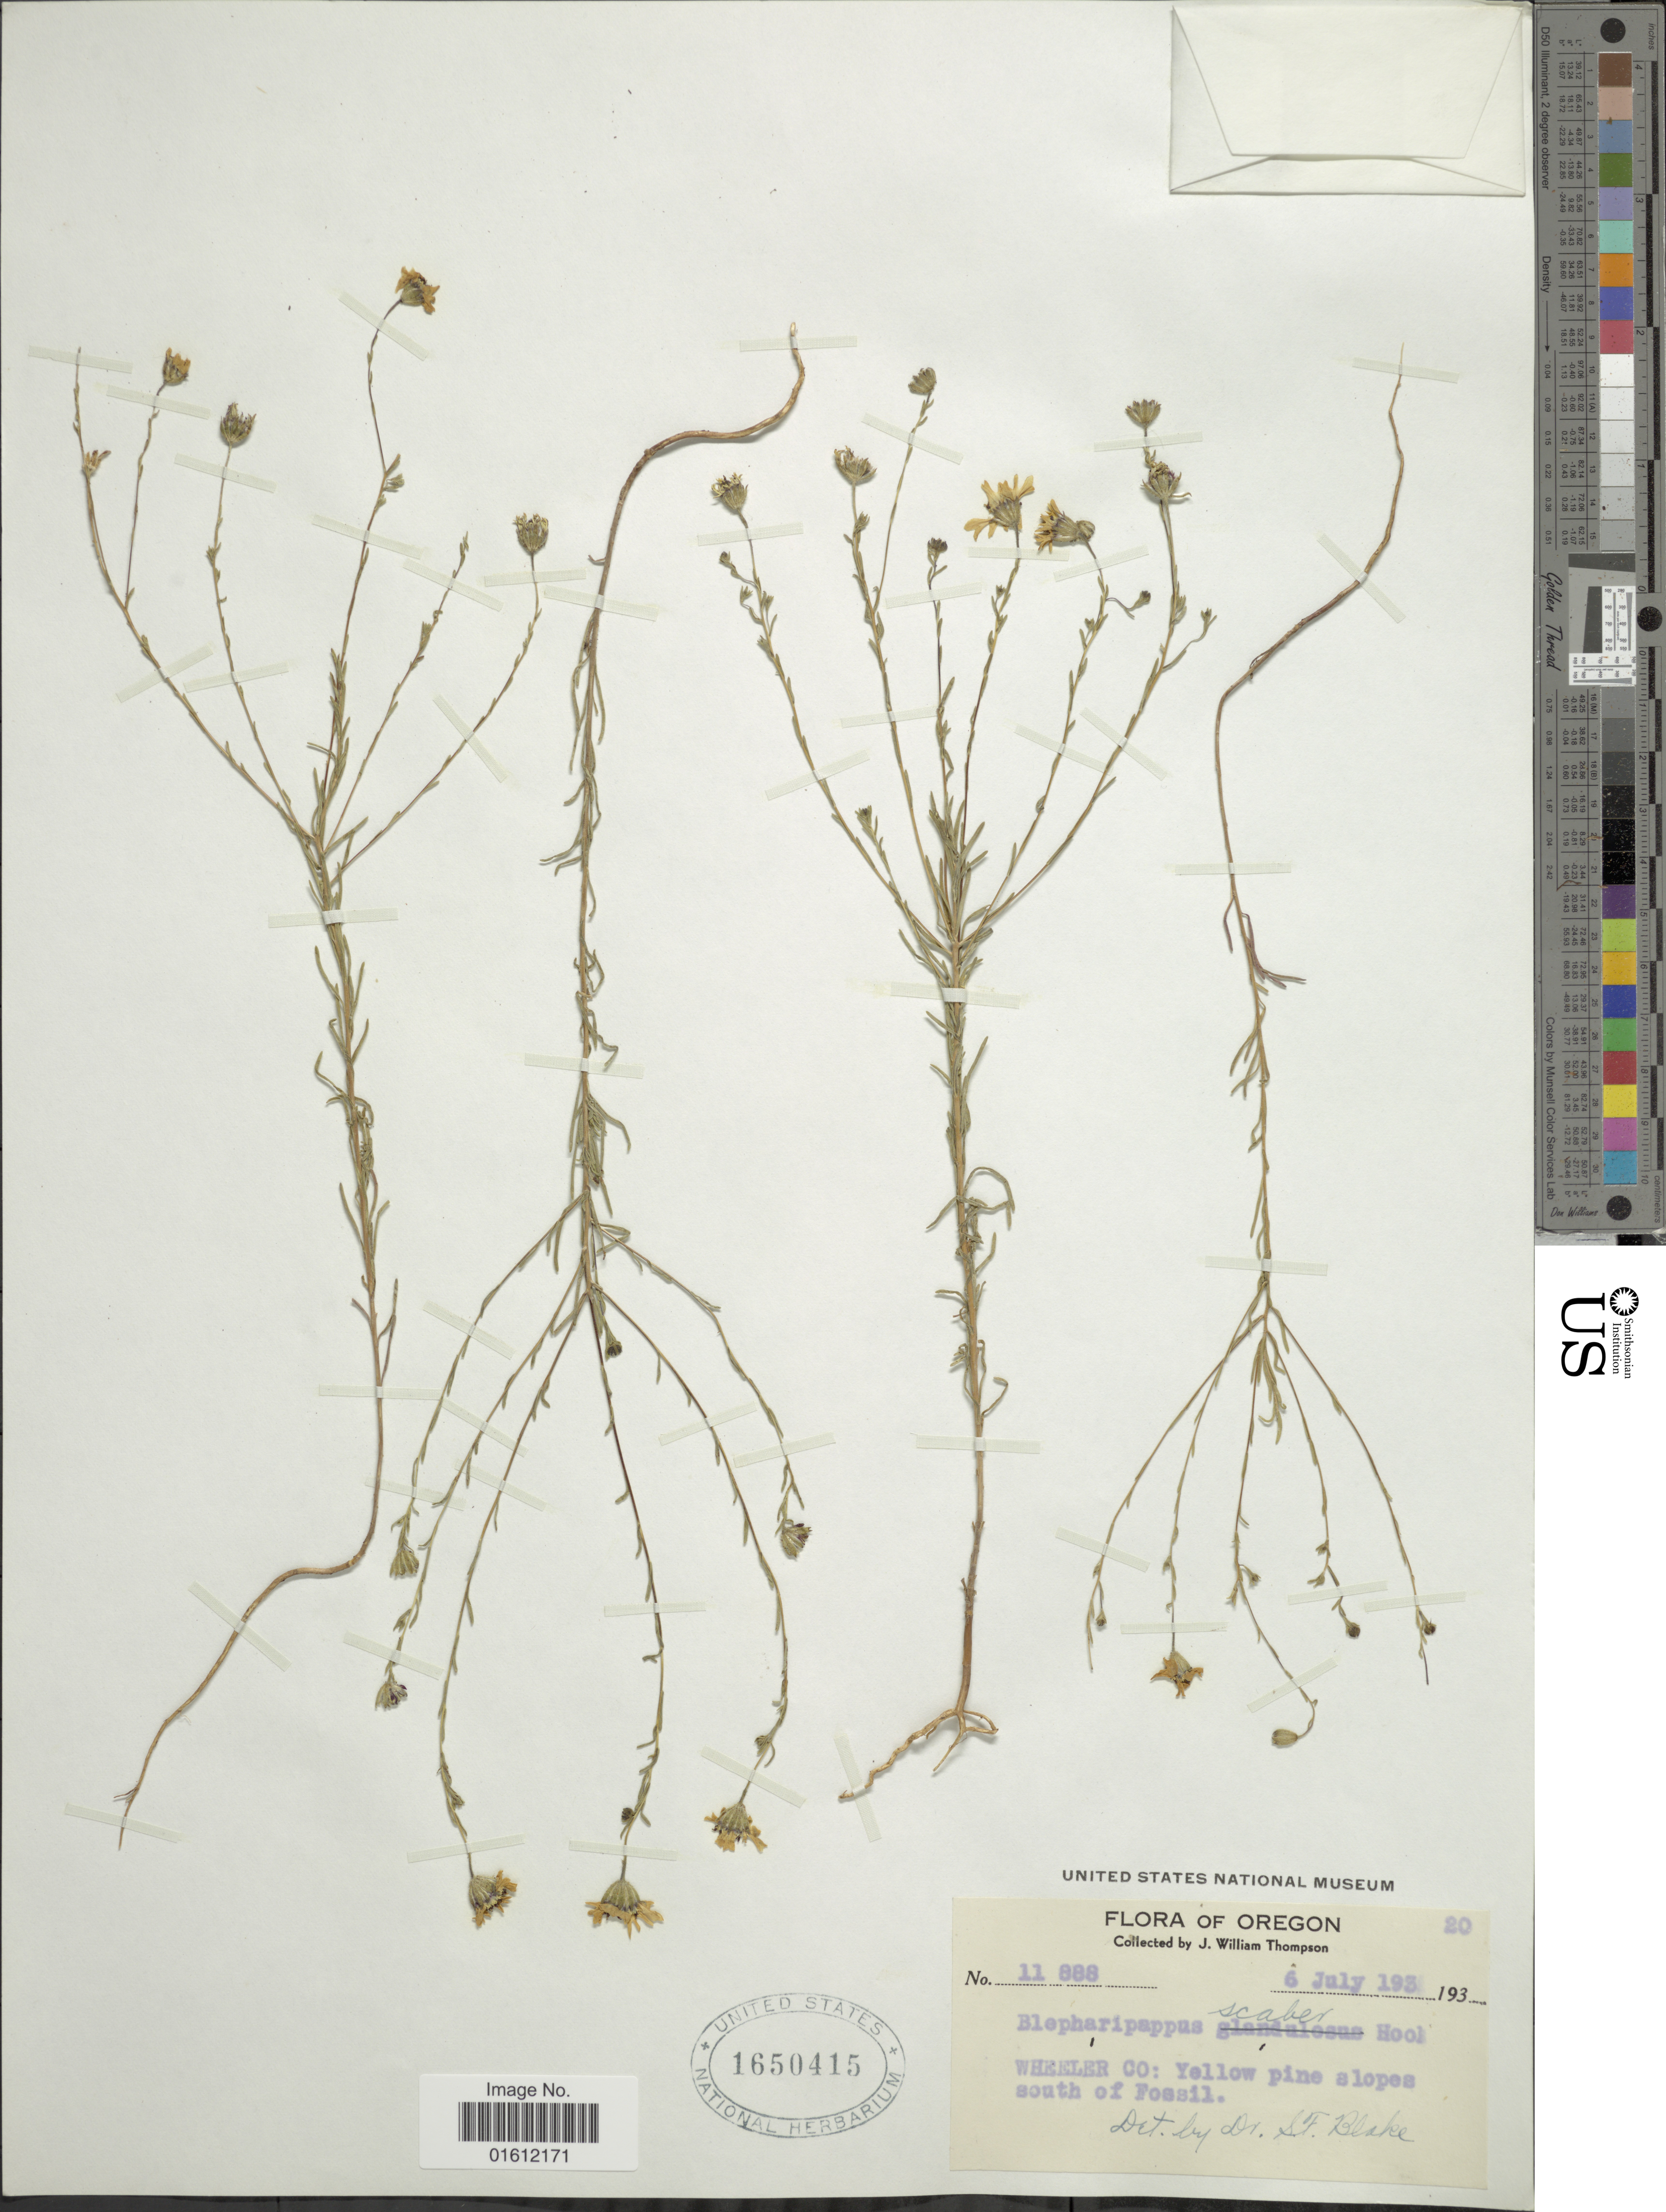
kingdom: Plantae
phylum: Tracheophyta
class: Magnoliopsida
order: Asterales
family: Asteraceae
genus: Blepharipappus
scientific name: Blepharipappus scaber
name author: Hook.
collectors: J. W. Thompson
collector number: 11888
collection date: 1931-07-06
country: United States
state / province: Oregon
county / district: Wheeler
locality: Wheeler Co: Yellow pine slopes of south of Fossil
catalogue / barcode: US 1650415